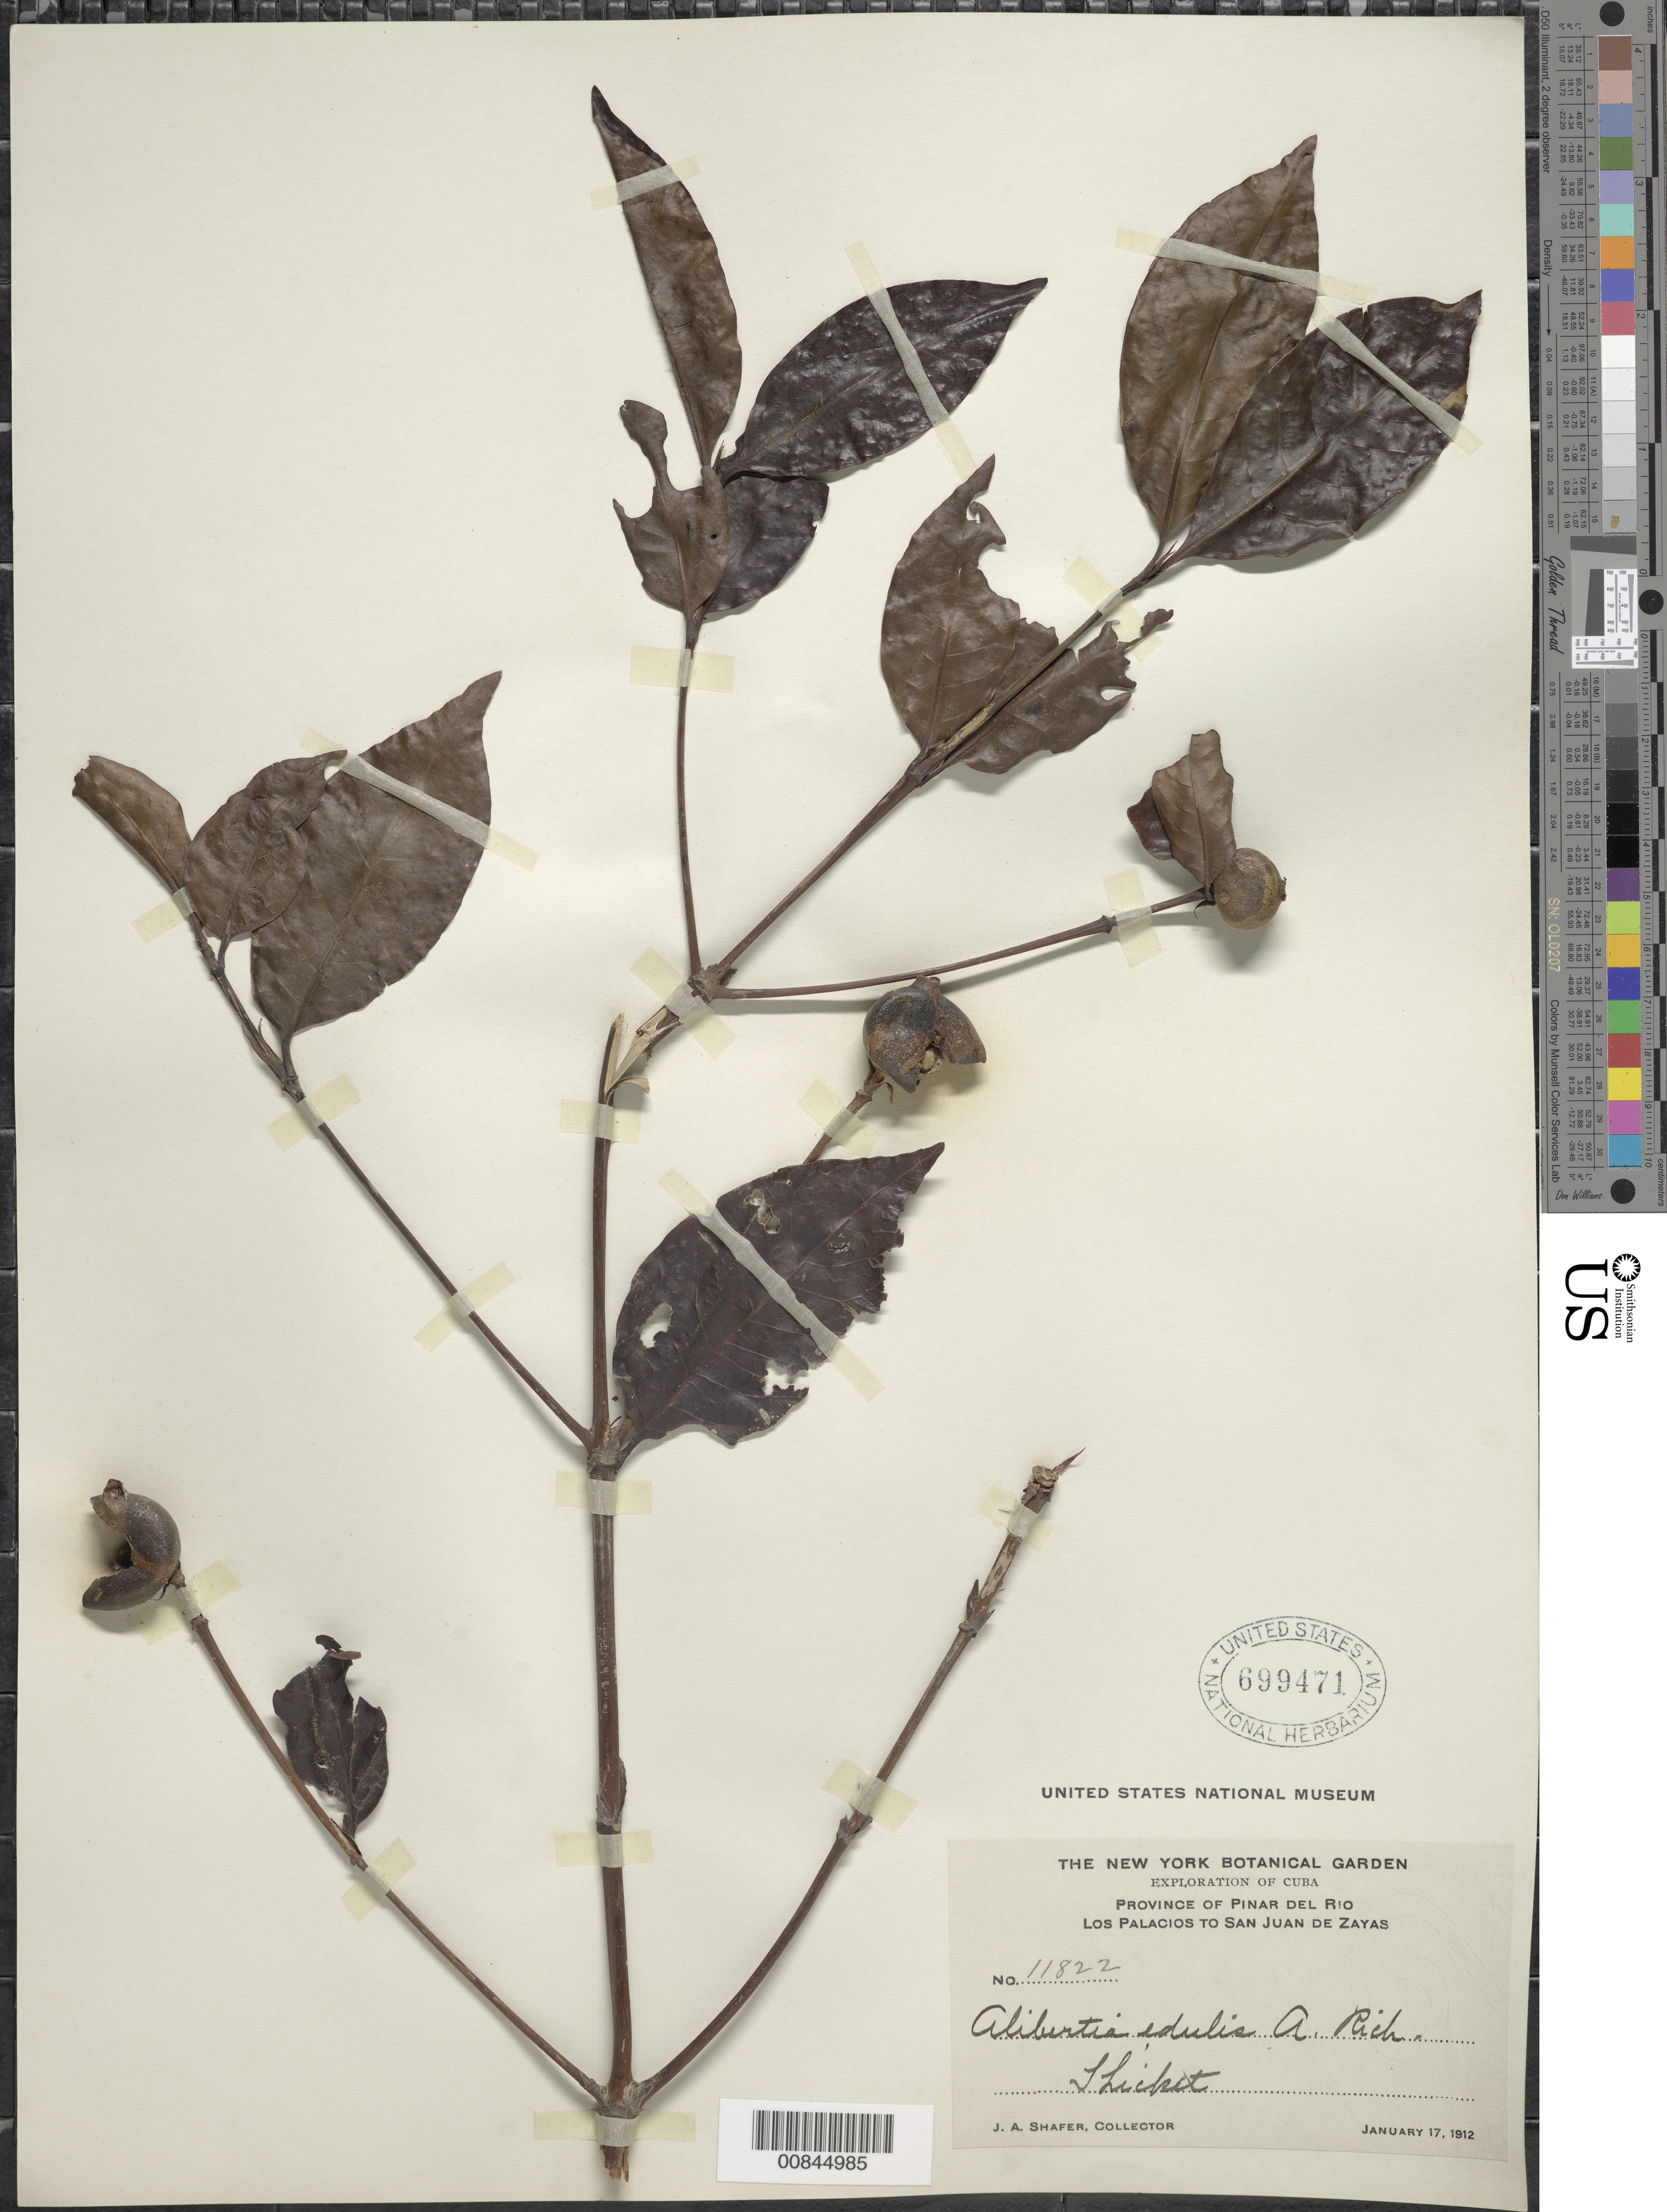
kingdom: Plantae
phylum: Tracheophyta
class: Magnoliopsida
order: Gentianales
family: Rubiaceae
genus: Alibertia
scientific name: Alibertia edulis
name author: (Rich.) A. Rich. ex DC.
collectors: J. A. Shafer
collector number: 11822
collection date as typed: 17 Jan 1912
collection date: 1912-01-17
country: Cuba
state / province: Pinar del Río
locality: Los Palacios to San Juan de Zayas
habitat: Thicket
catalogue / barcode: US 699471